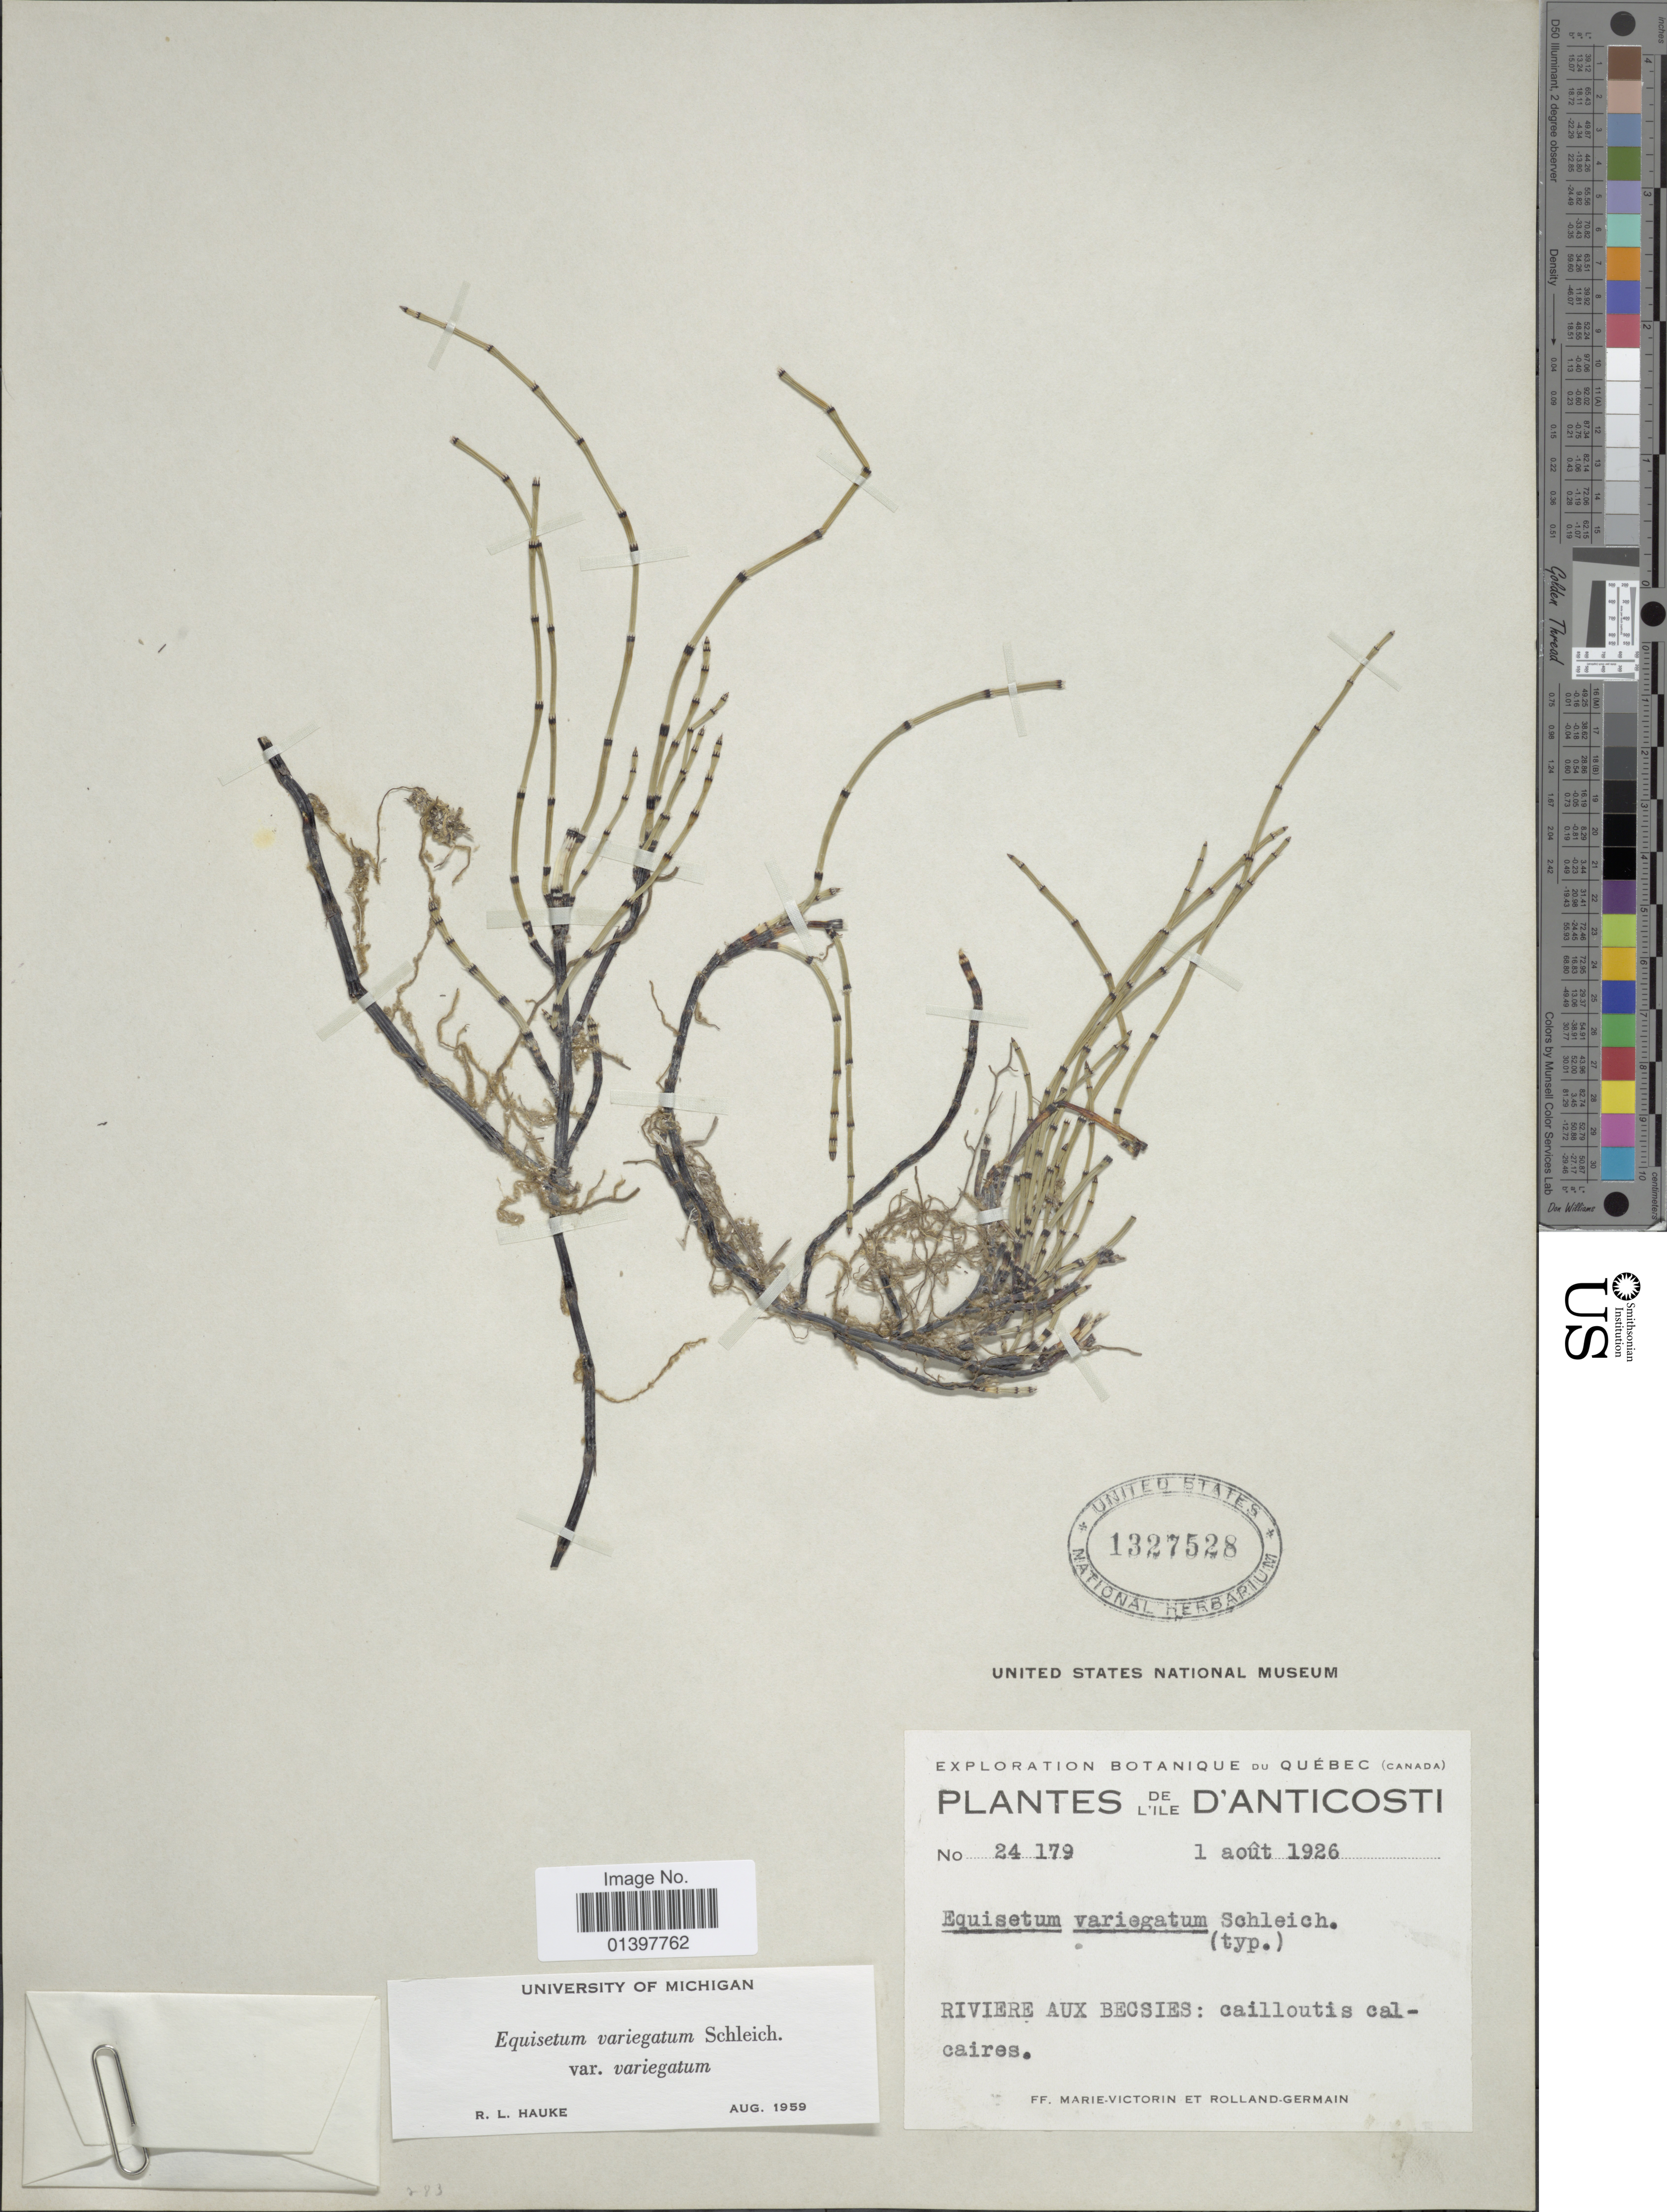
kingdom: Plantae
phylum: Tracheophyta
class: Polypodiopsida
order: Equisetales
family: Equisetaceae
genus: Equisetum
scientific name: Equisetum variegatum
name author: Schleich. ex F. Weber & D. Mohr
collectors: Fr. Marie-Victorin & Rolland-Germain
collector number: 24179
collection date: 1926-08-01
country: Canada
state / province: Quebec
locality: De L'Ile D'Anticosti, Riviere aux Becsies: cailloutis calcaires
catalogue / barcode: US 1327528